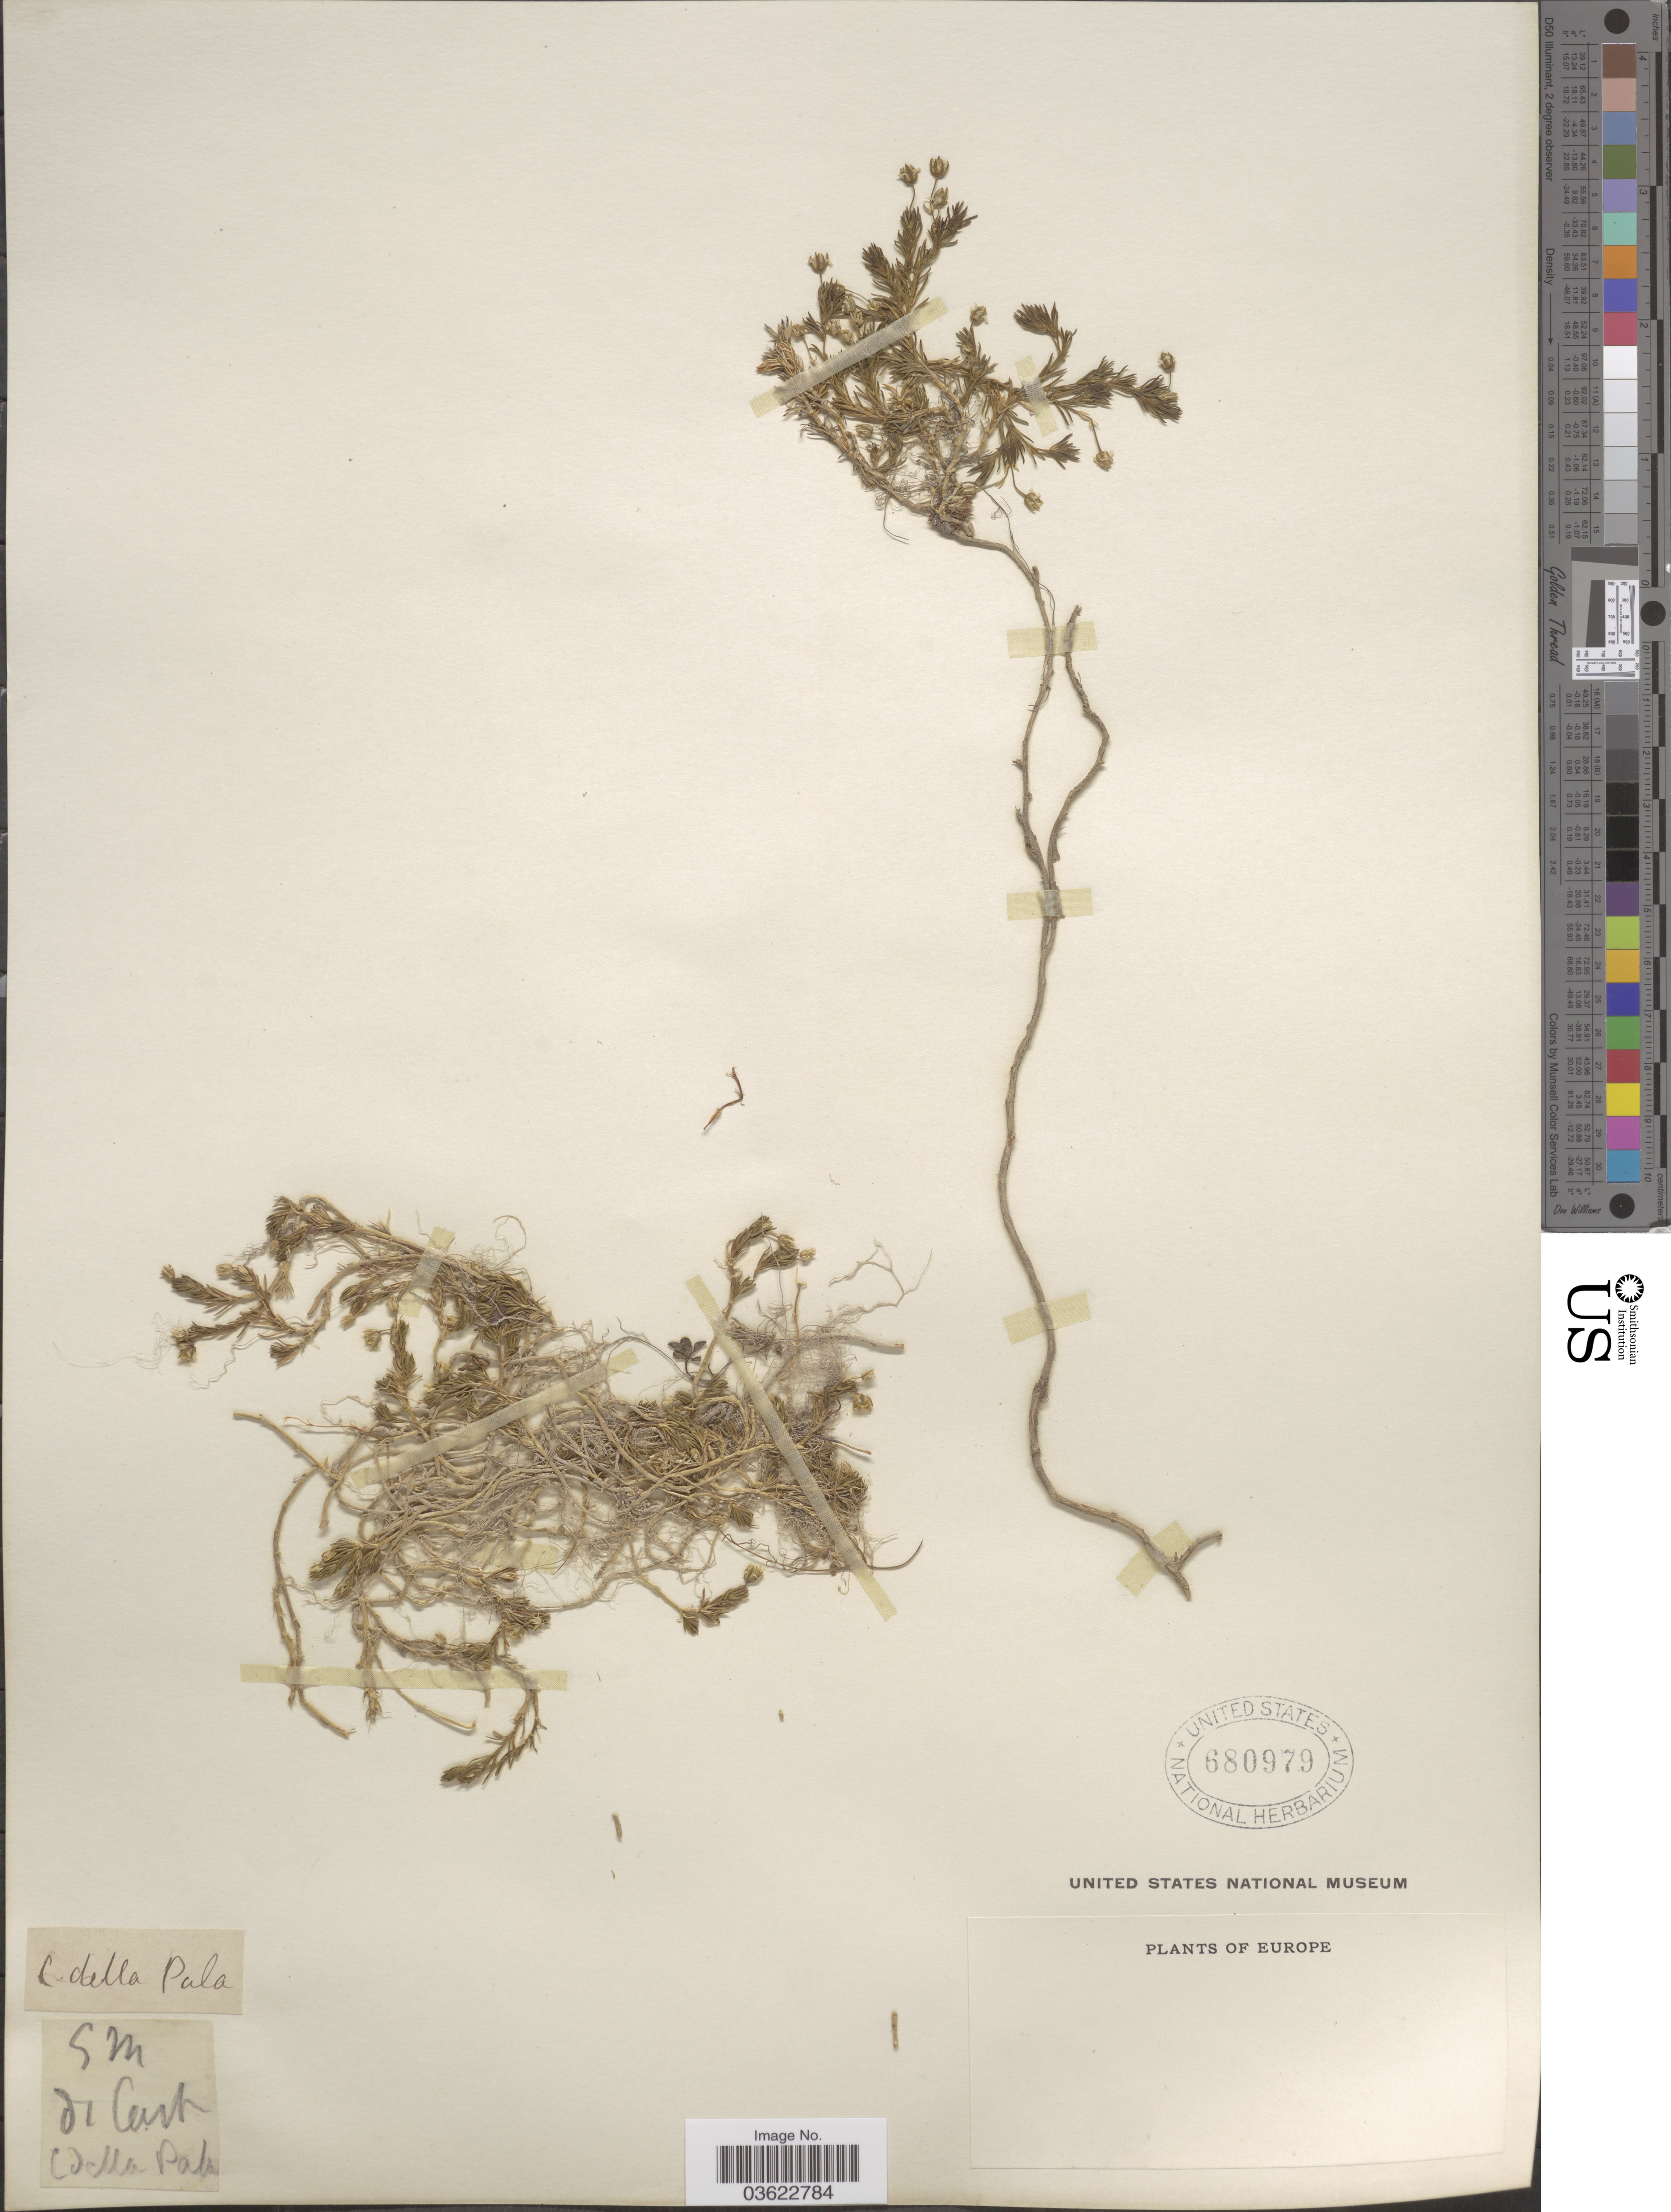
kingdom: Plantae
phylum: Tracheophyta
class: Magnoliopsida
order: Caryophyllales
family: Caryophyllaceae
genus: Arenaria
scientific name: Arenaria sp.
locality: C. della Pala. [unsure placement] SM. d'Cart [interpreted]. Europe.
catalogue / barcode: US 680979